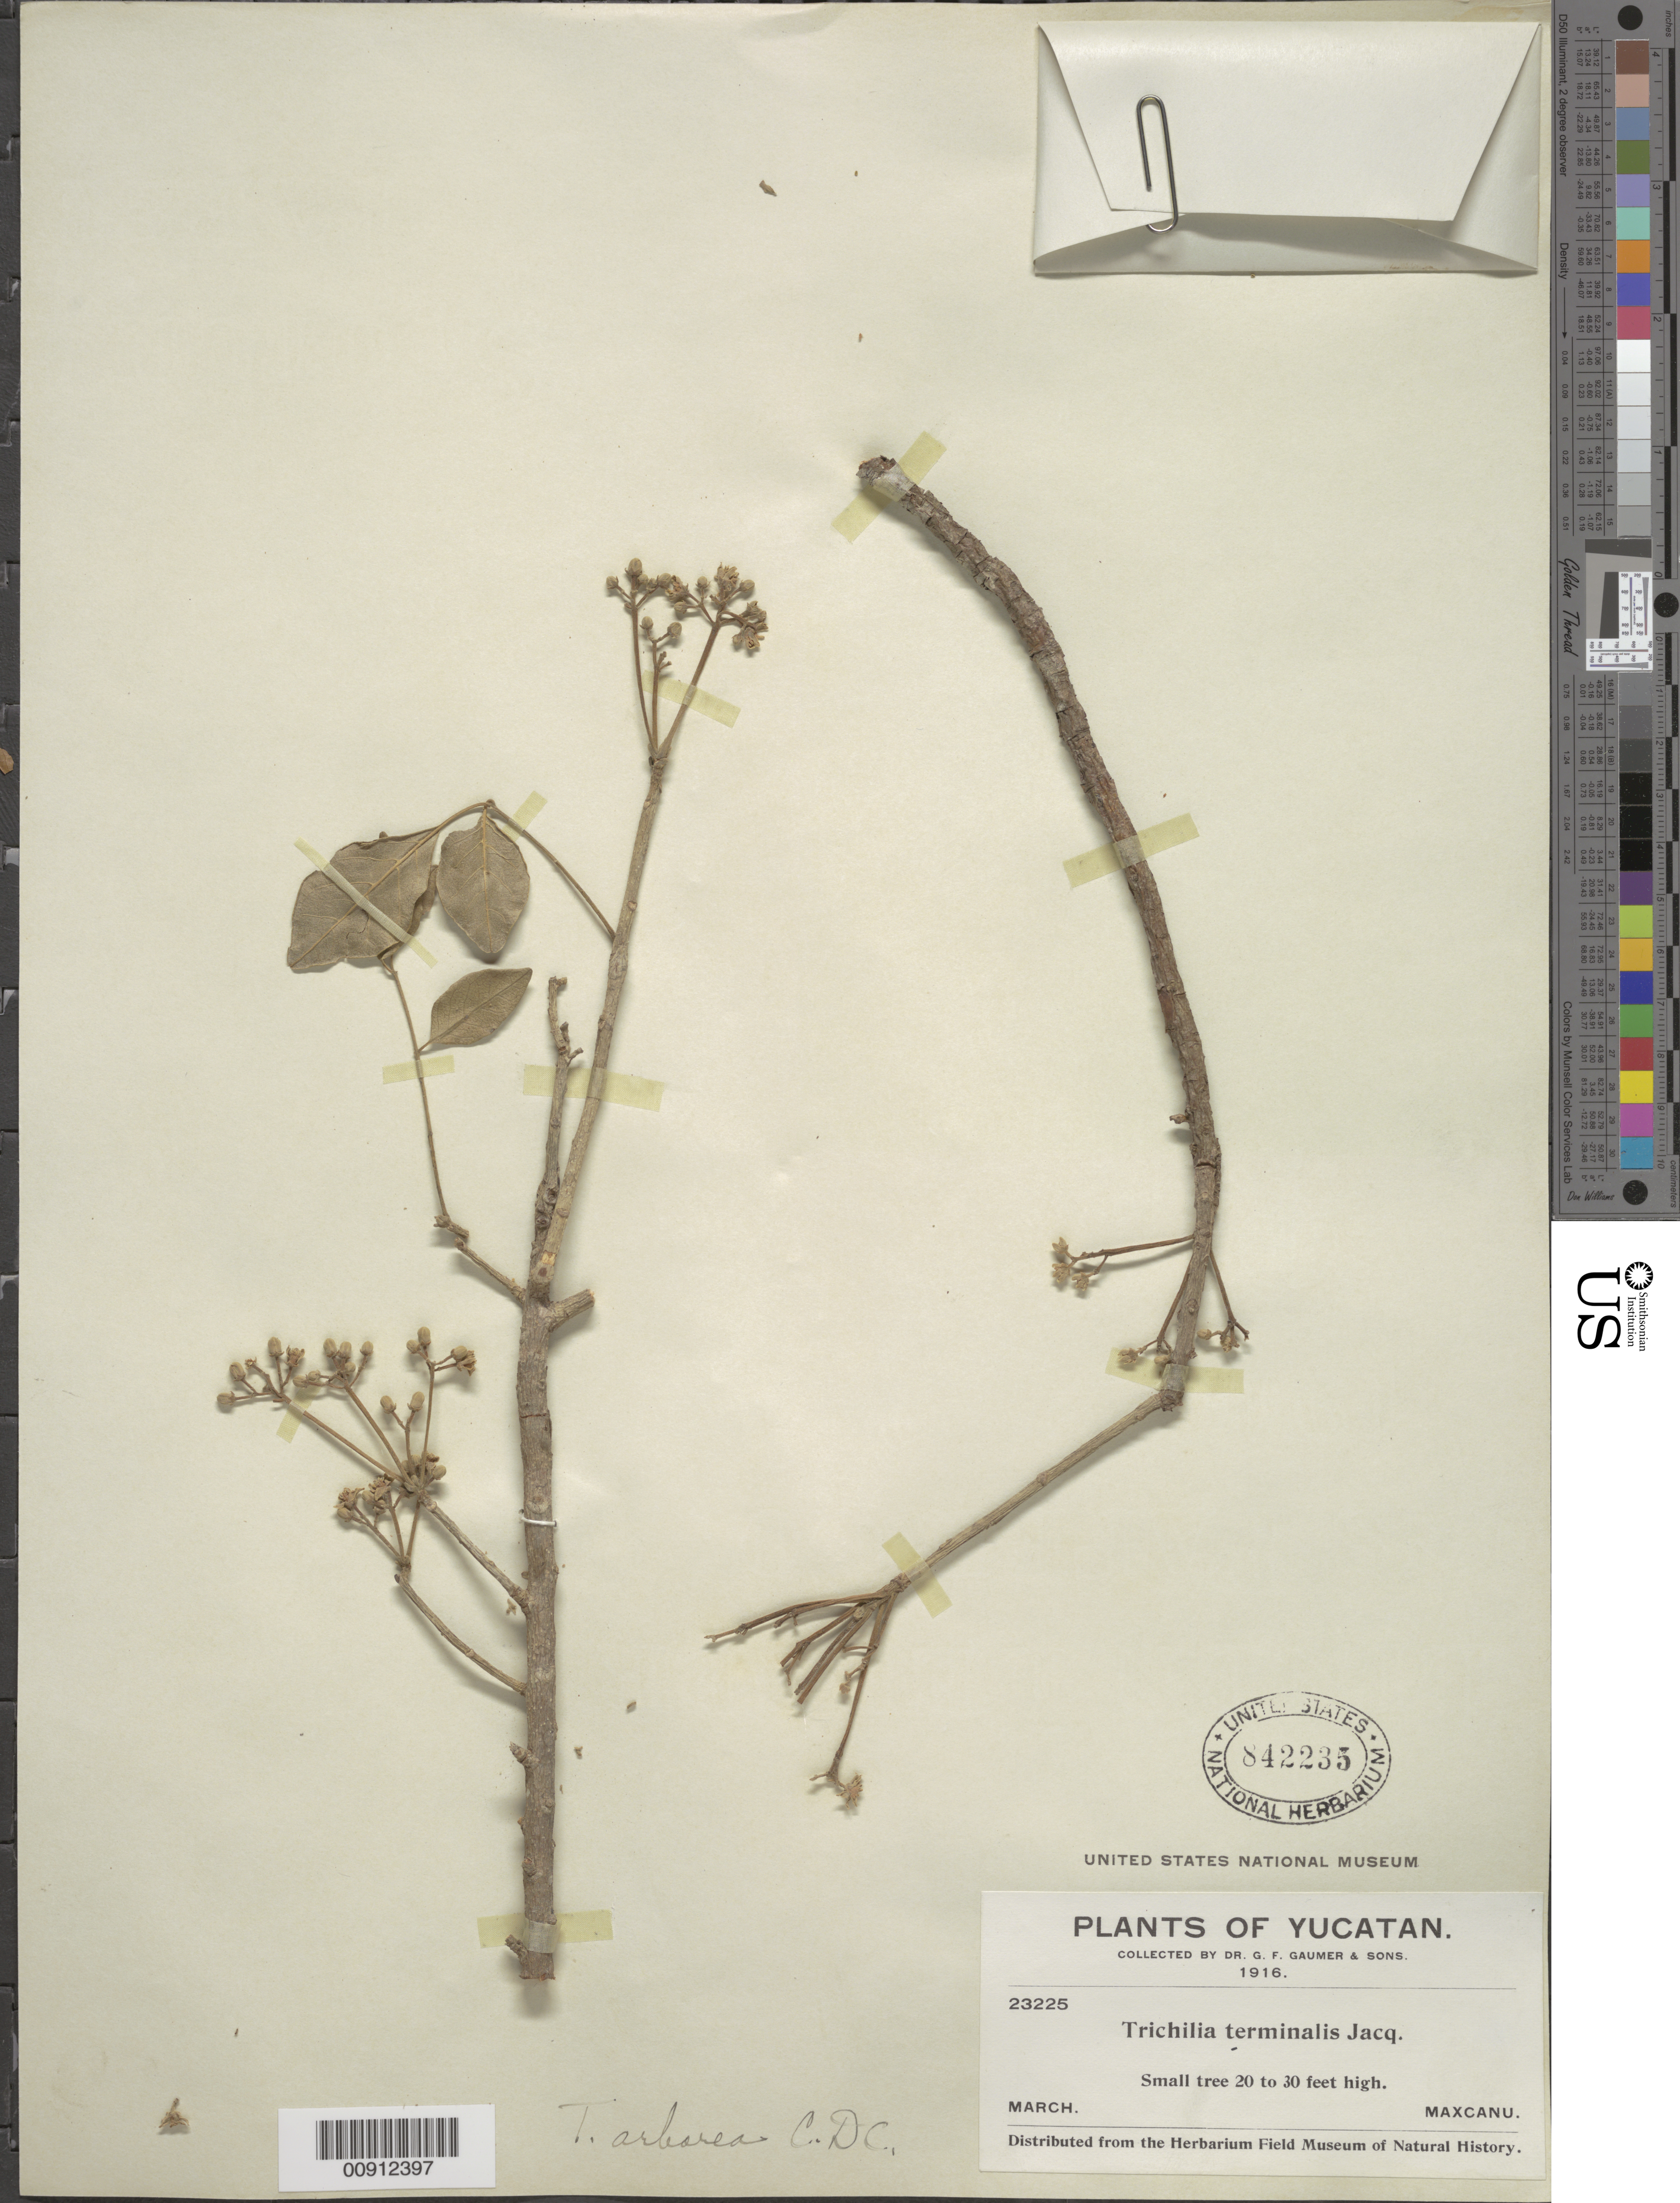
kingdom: Plantae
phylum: Tracheophyta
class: Magnoliopsida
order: Sapindales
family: Meliaceae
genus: Trichilia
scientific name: Trichilia terminalis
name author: Jacq.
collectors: G. F. Gaumer & et al.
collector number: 23225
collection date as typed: Mar 1916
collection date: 1916-03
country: Mexico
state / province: Yucatán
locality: Maxcanu, Yucatán.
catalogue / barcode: US 842235